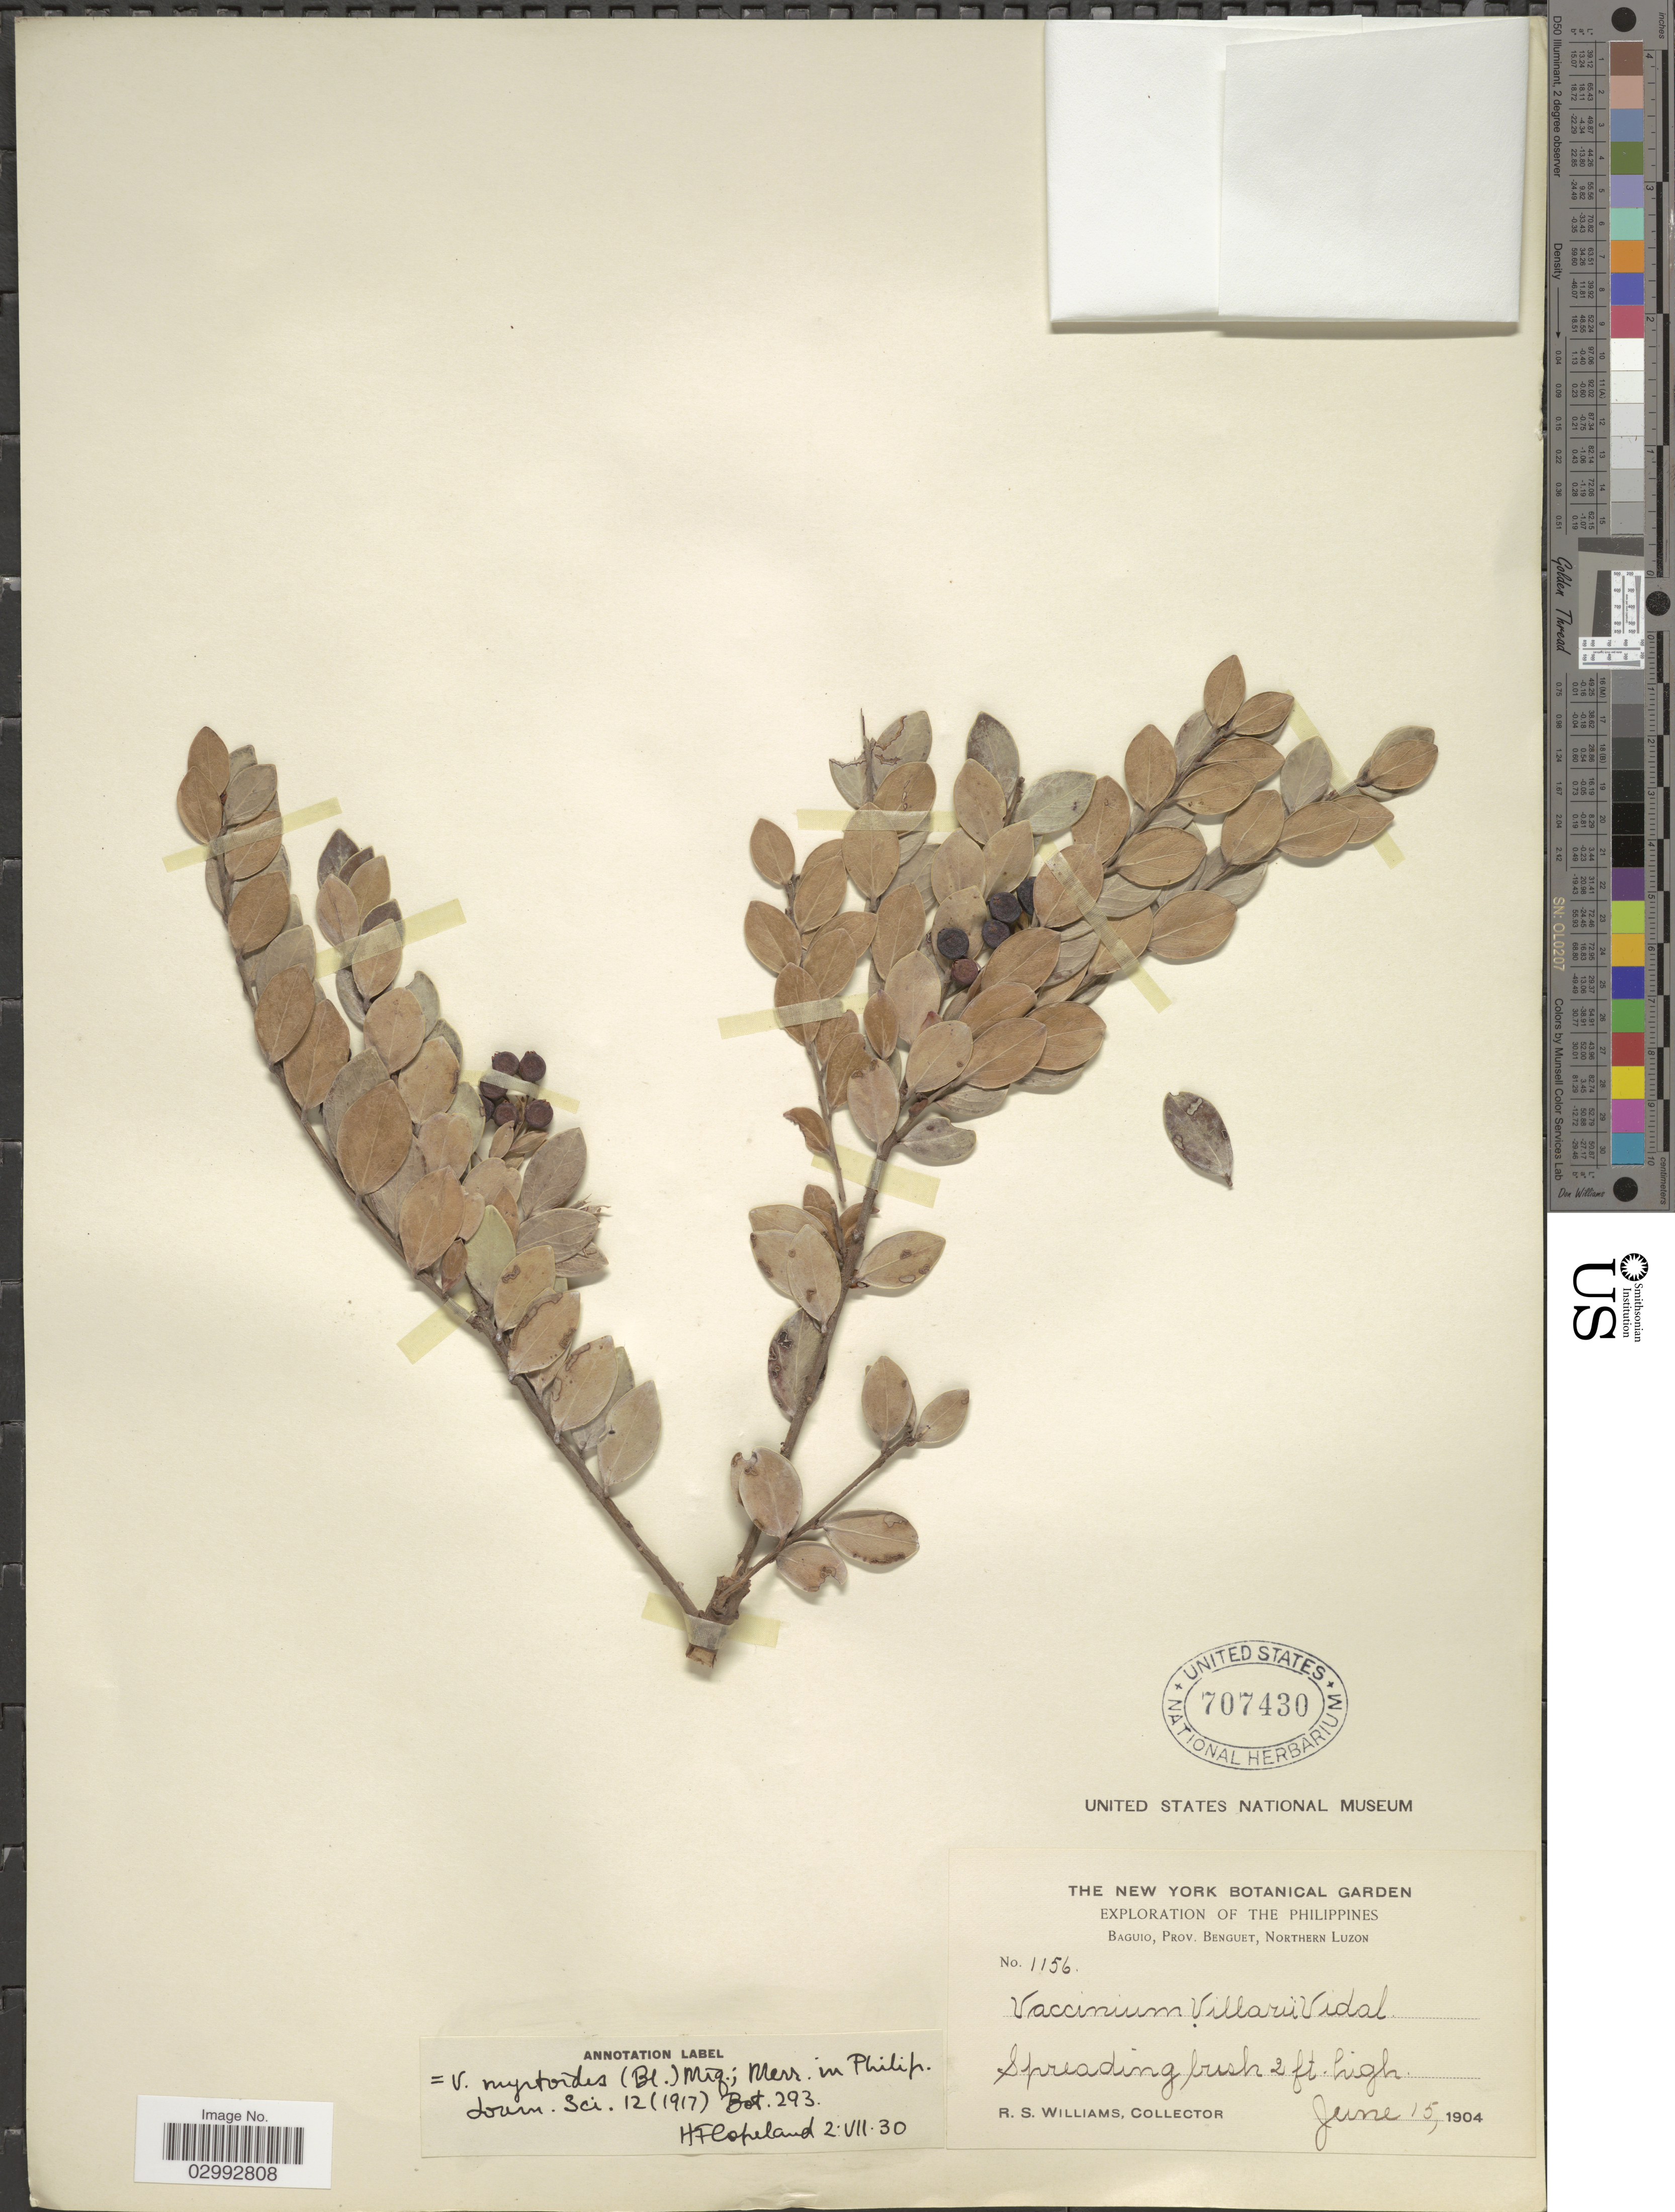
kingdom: Plantae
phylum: Tracheophyta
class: Magnoliopsida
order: Ericales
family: Ericaceae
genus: Vaccinium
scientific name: Vaccinium myrtoides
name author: Miq.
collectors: R. S. Williams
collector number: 1156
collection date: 1904-06-15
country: Philippines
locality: Baguio, Prov. Benguet, Northern Luzon.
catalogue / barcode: US 707430